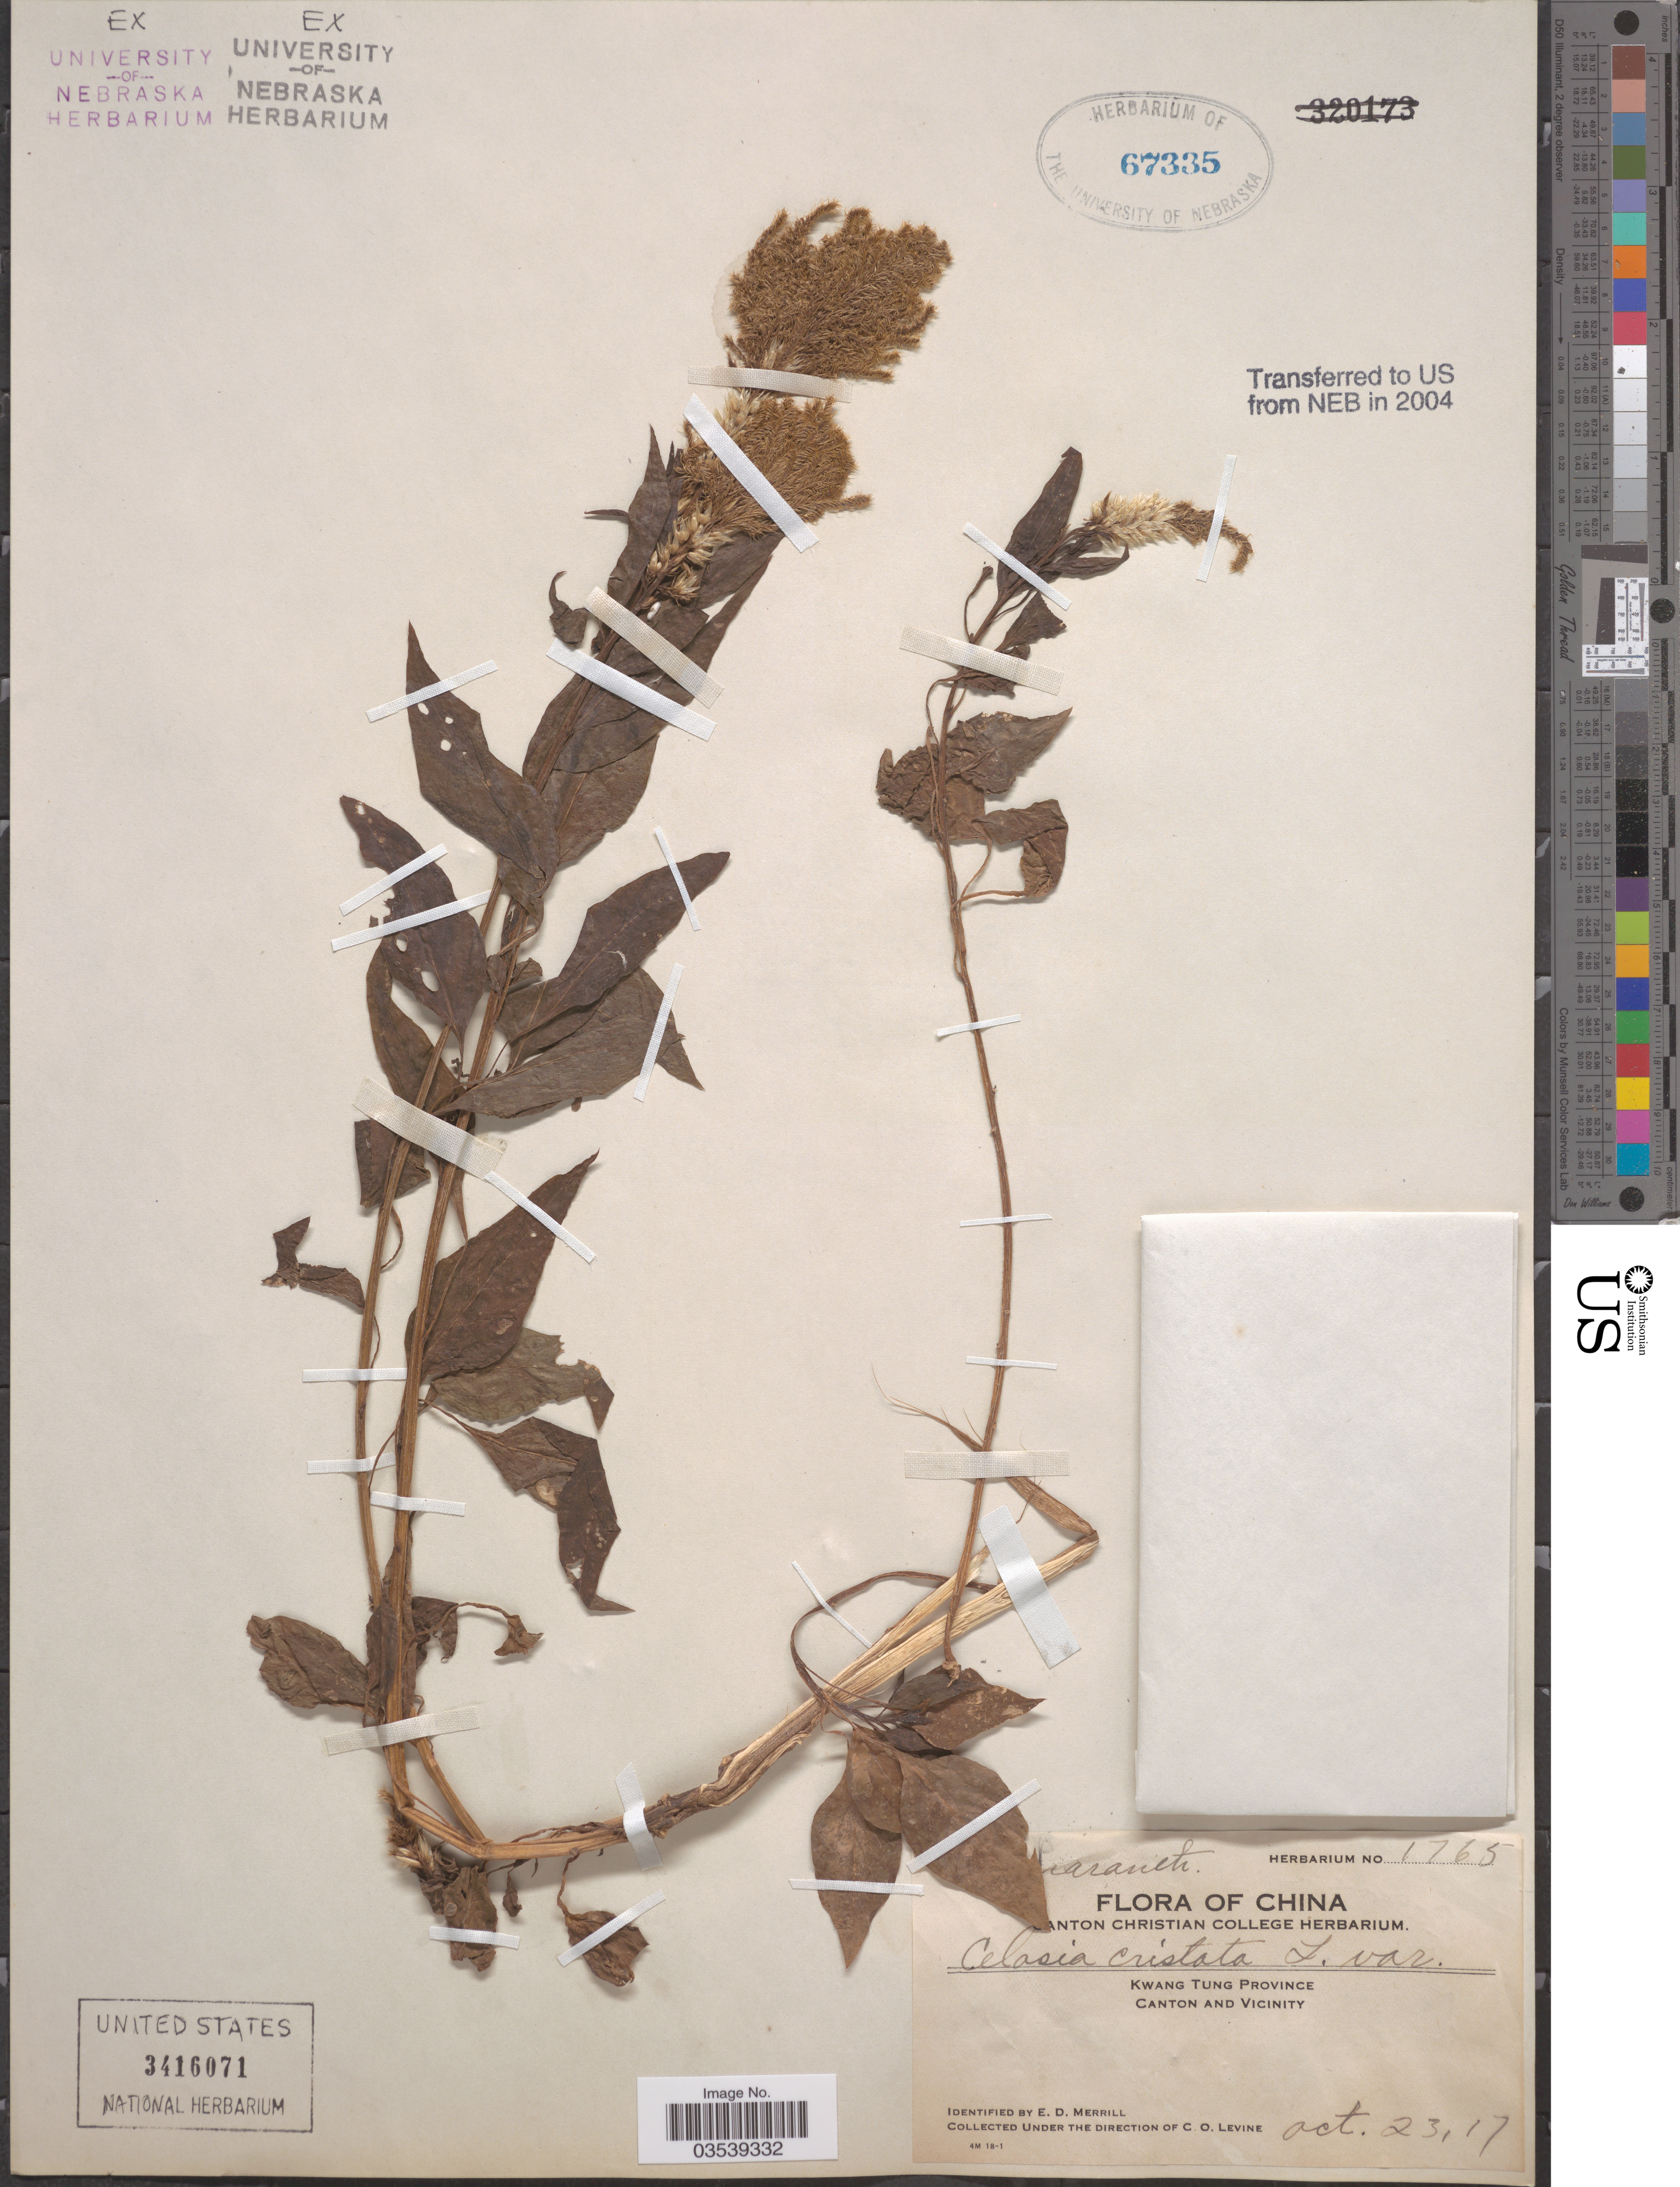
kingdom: Plantae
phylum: Tracheophyta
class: Magnoliopsida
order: Caryophyllales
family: Amaranthaceae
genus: Celosia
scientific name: Celosia argentea var. cristata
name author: (L.) Kuntze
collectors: C. O. Levine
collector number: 1765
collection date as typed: Transcribed d/m/y: 23/10/17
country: China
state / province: Guangdong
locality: Kwang Tung Province, Canton and Vicinity.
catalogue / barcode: US 3416071